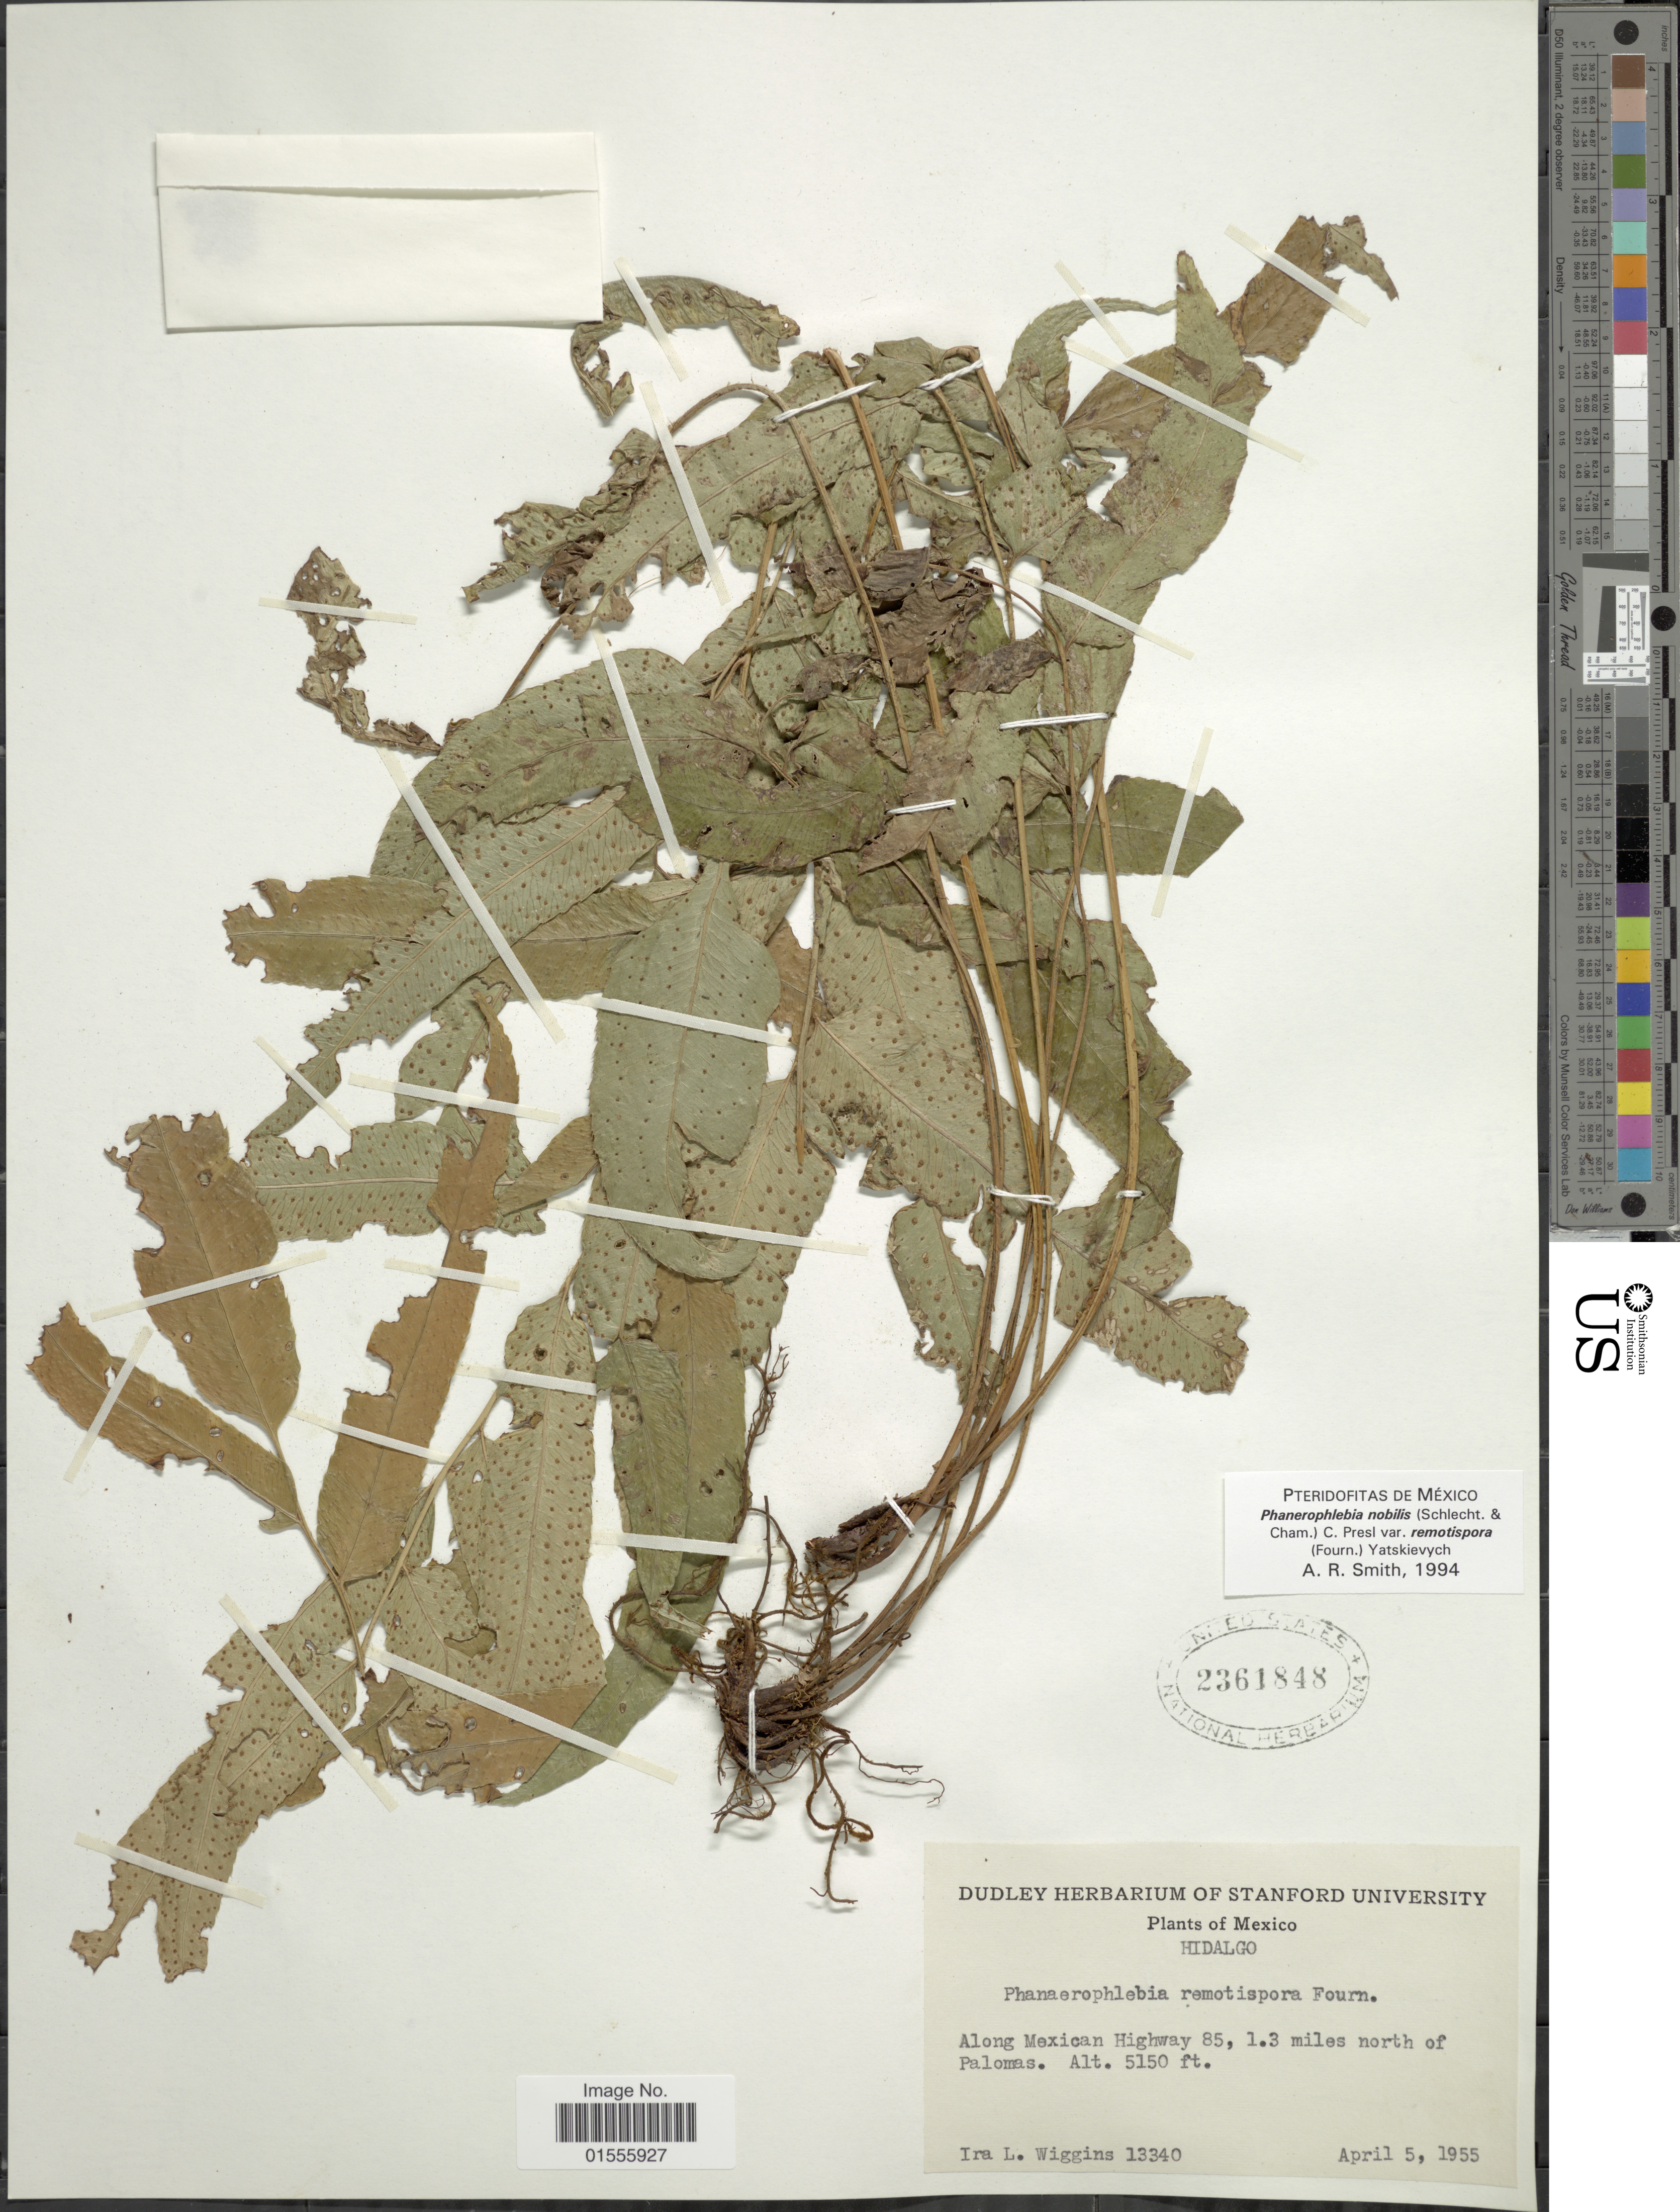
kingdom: Plantae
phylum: Tracheophyta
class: Polypodiopsida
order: Polypodiales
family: Dryopteridaceae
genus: Phanerophlebia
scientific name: Phanerophlebia remotispora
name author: E. Fourn.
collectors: I. L. Wiggins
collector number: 13340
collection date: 1955-04-05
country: Mexico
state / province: Hidalgo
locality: Along Mexican Highway 85, 1.3 miles north of Palomas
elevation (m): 1570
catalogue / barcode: US 2361848